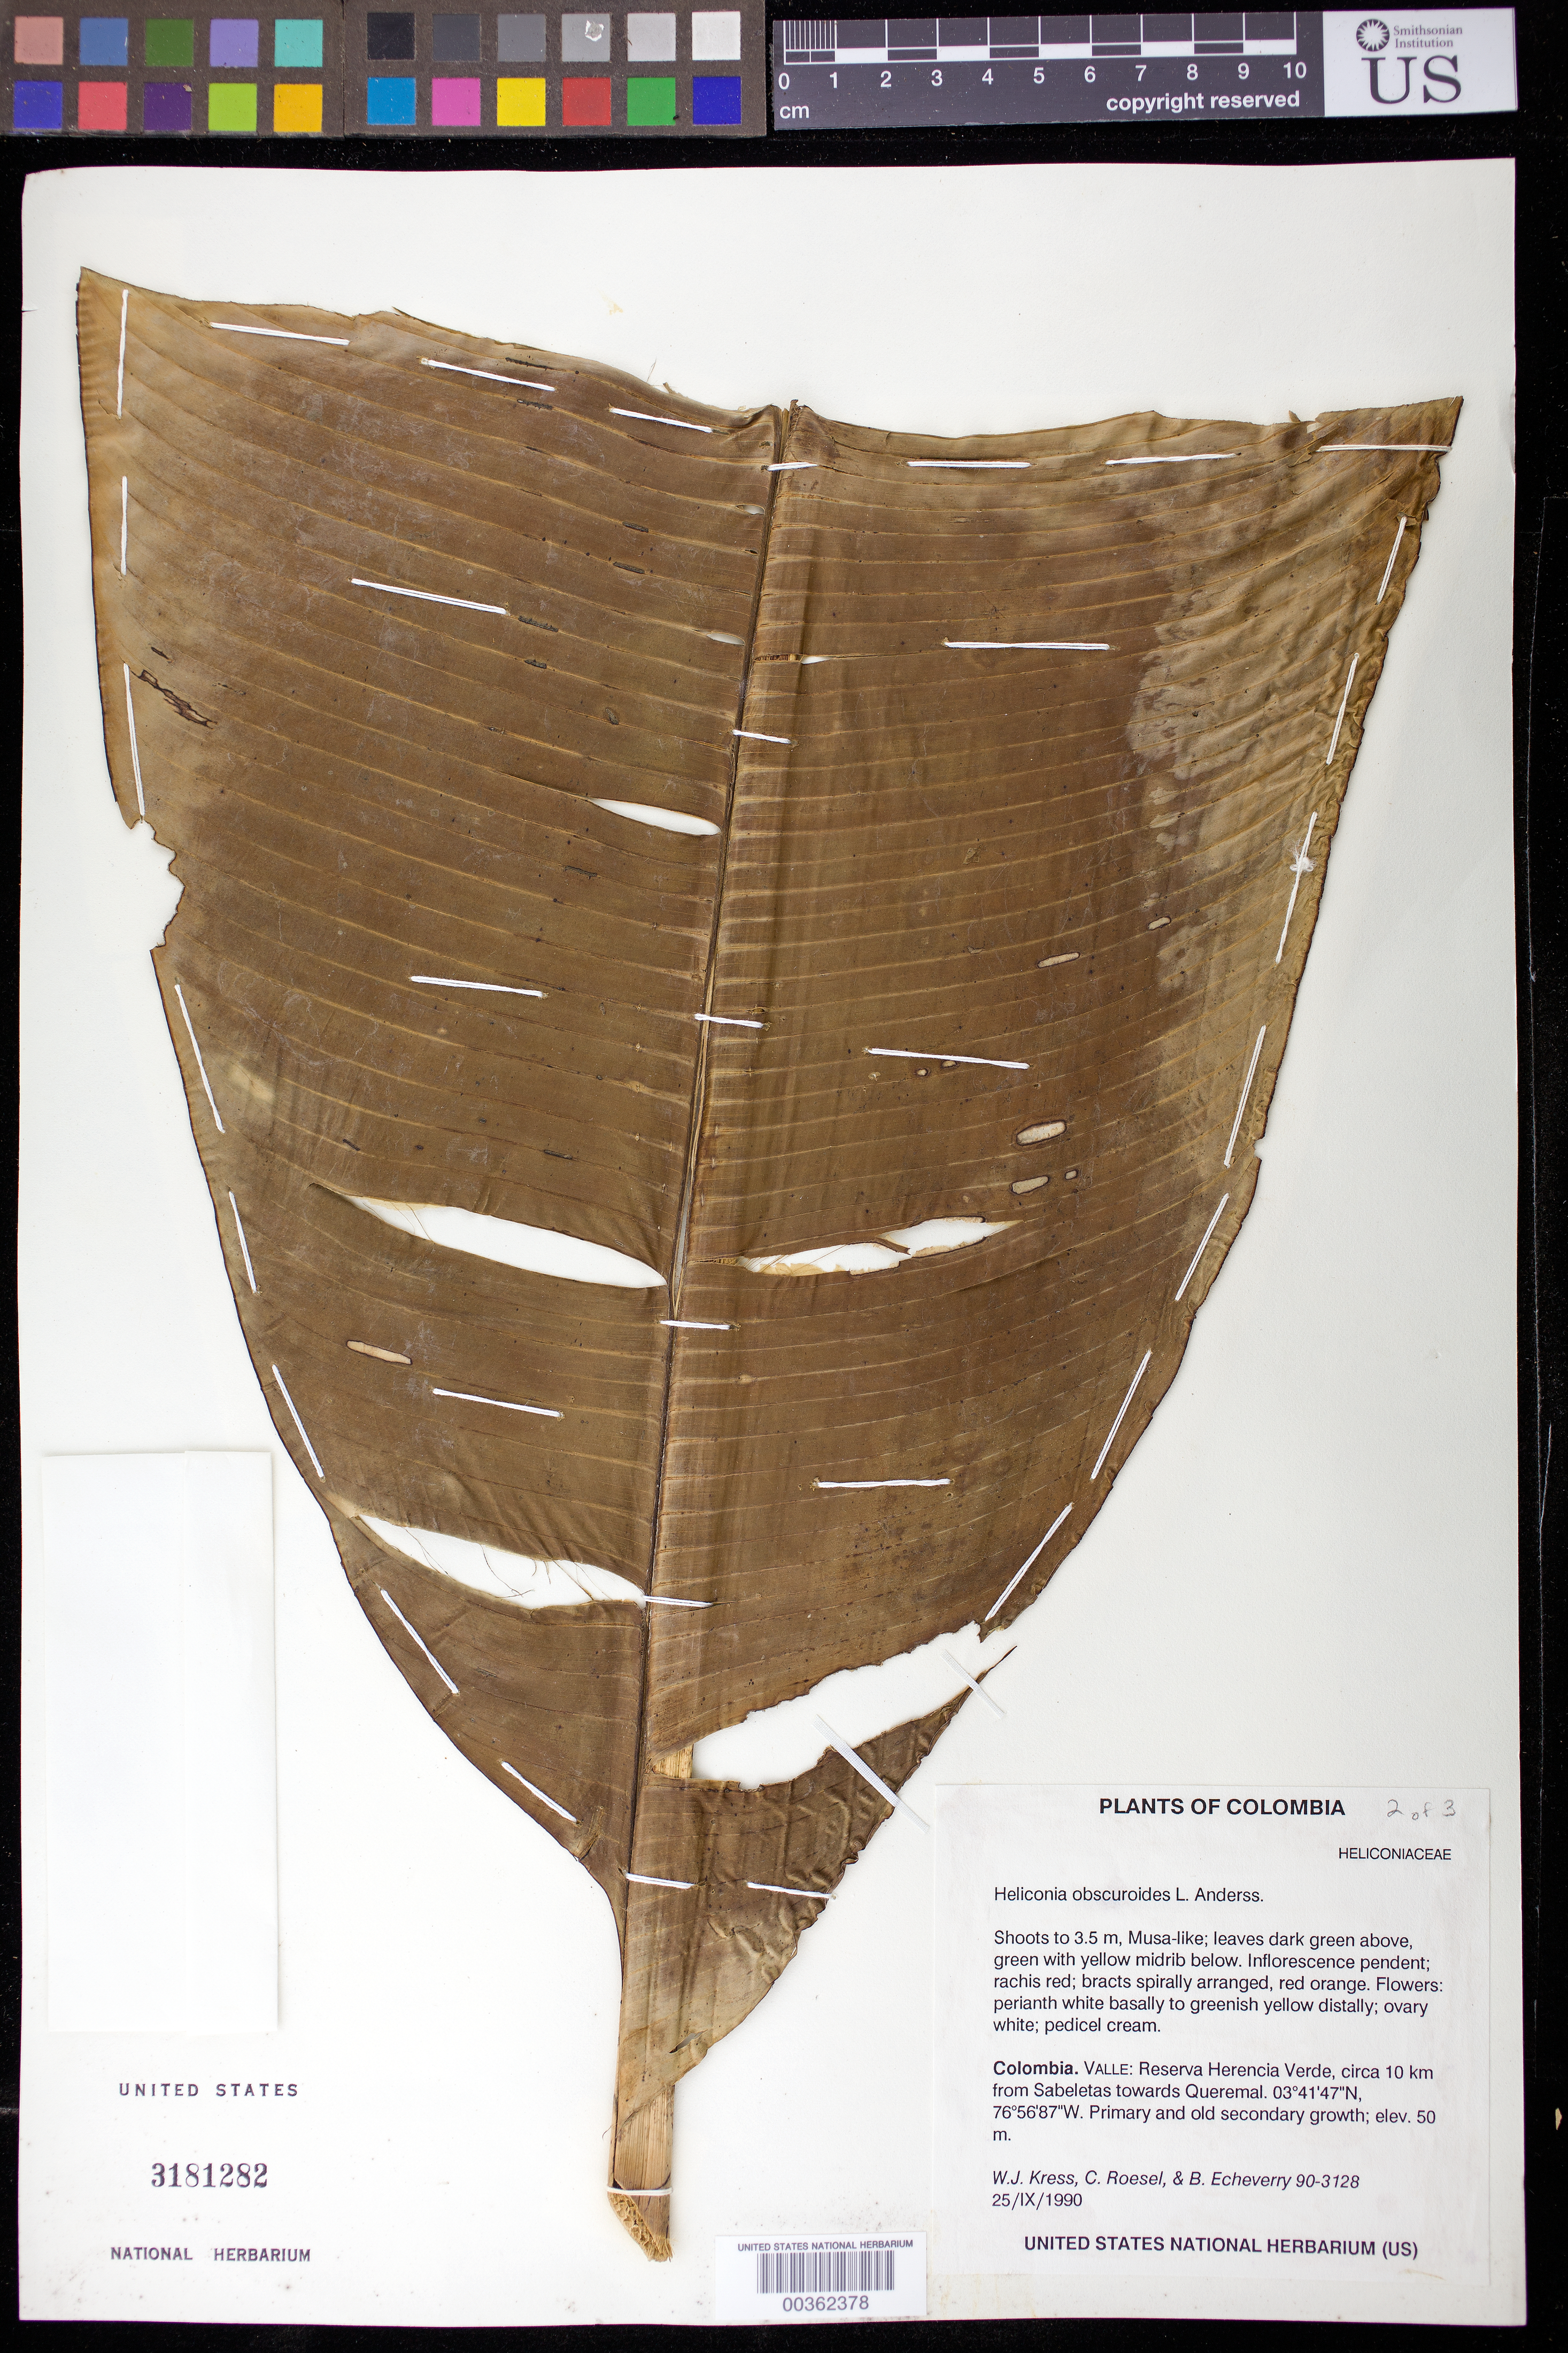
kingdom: Plantae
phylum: Tracheophyta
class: Liliopsida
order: Zingiberales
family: Heliconiaceae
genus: Heliconia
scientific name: Heliconia obscuroides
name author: L. Andersson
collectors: W. J. Kress, C. S. Roesel & B. Echeverry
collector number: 90-3128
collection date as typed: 25 Sep 1990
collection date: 1990-09-25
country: Colombia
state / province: Valle del Cauca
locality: Valle: Reserva Herencia Verde, circa 10 km from Sabeletas towards Queremal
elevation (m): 50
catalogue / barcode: US 3181282